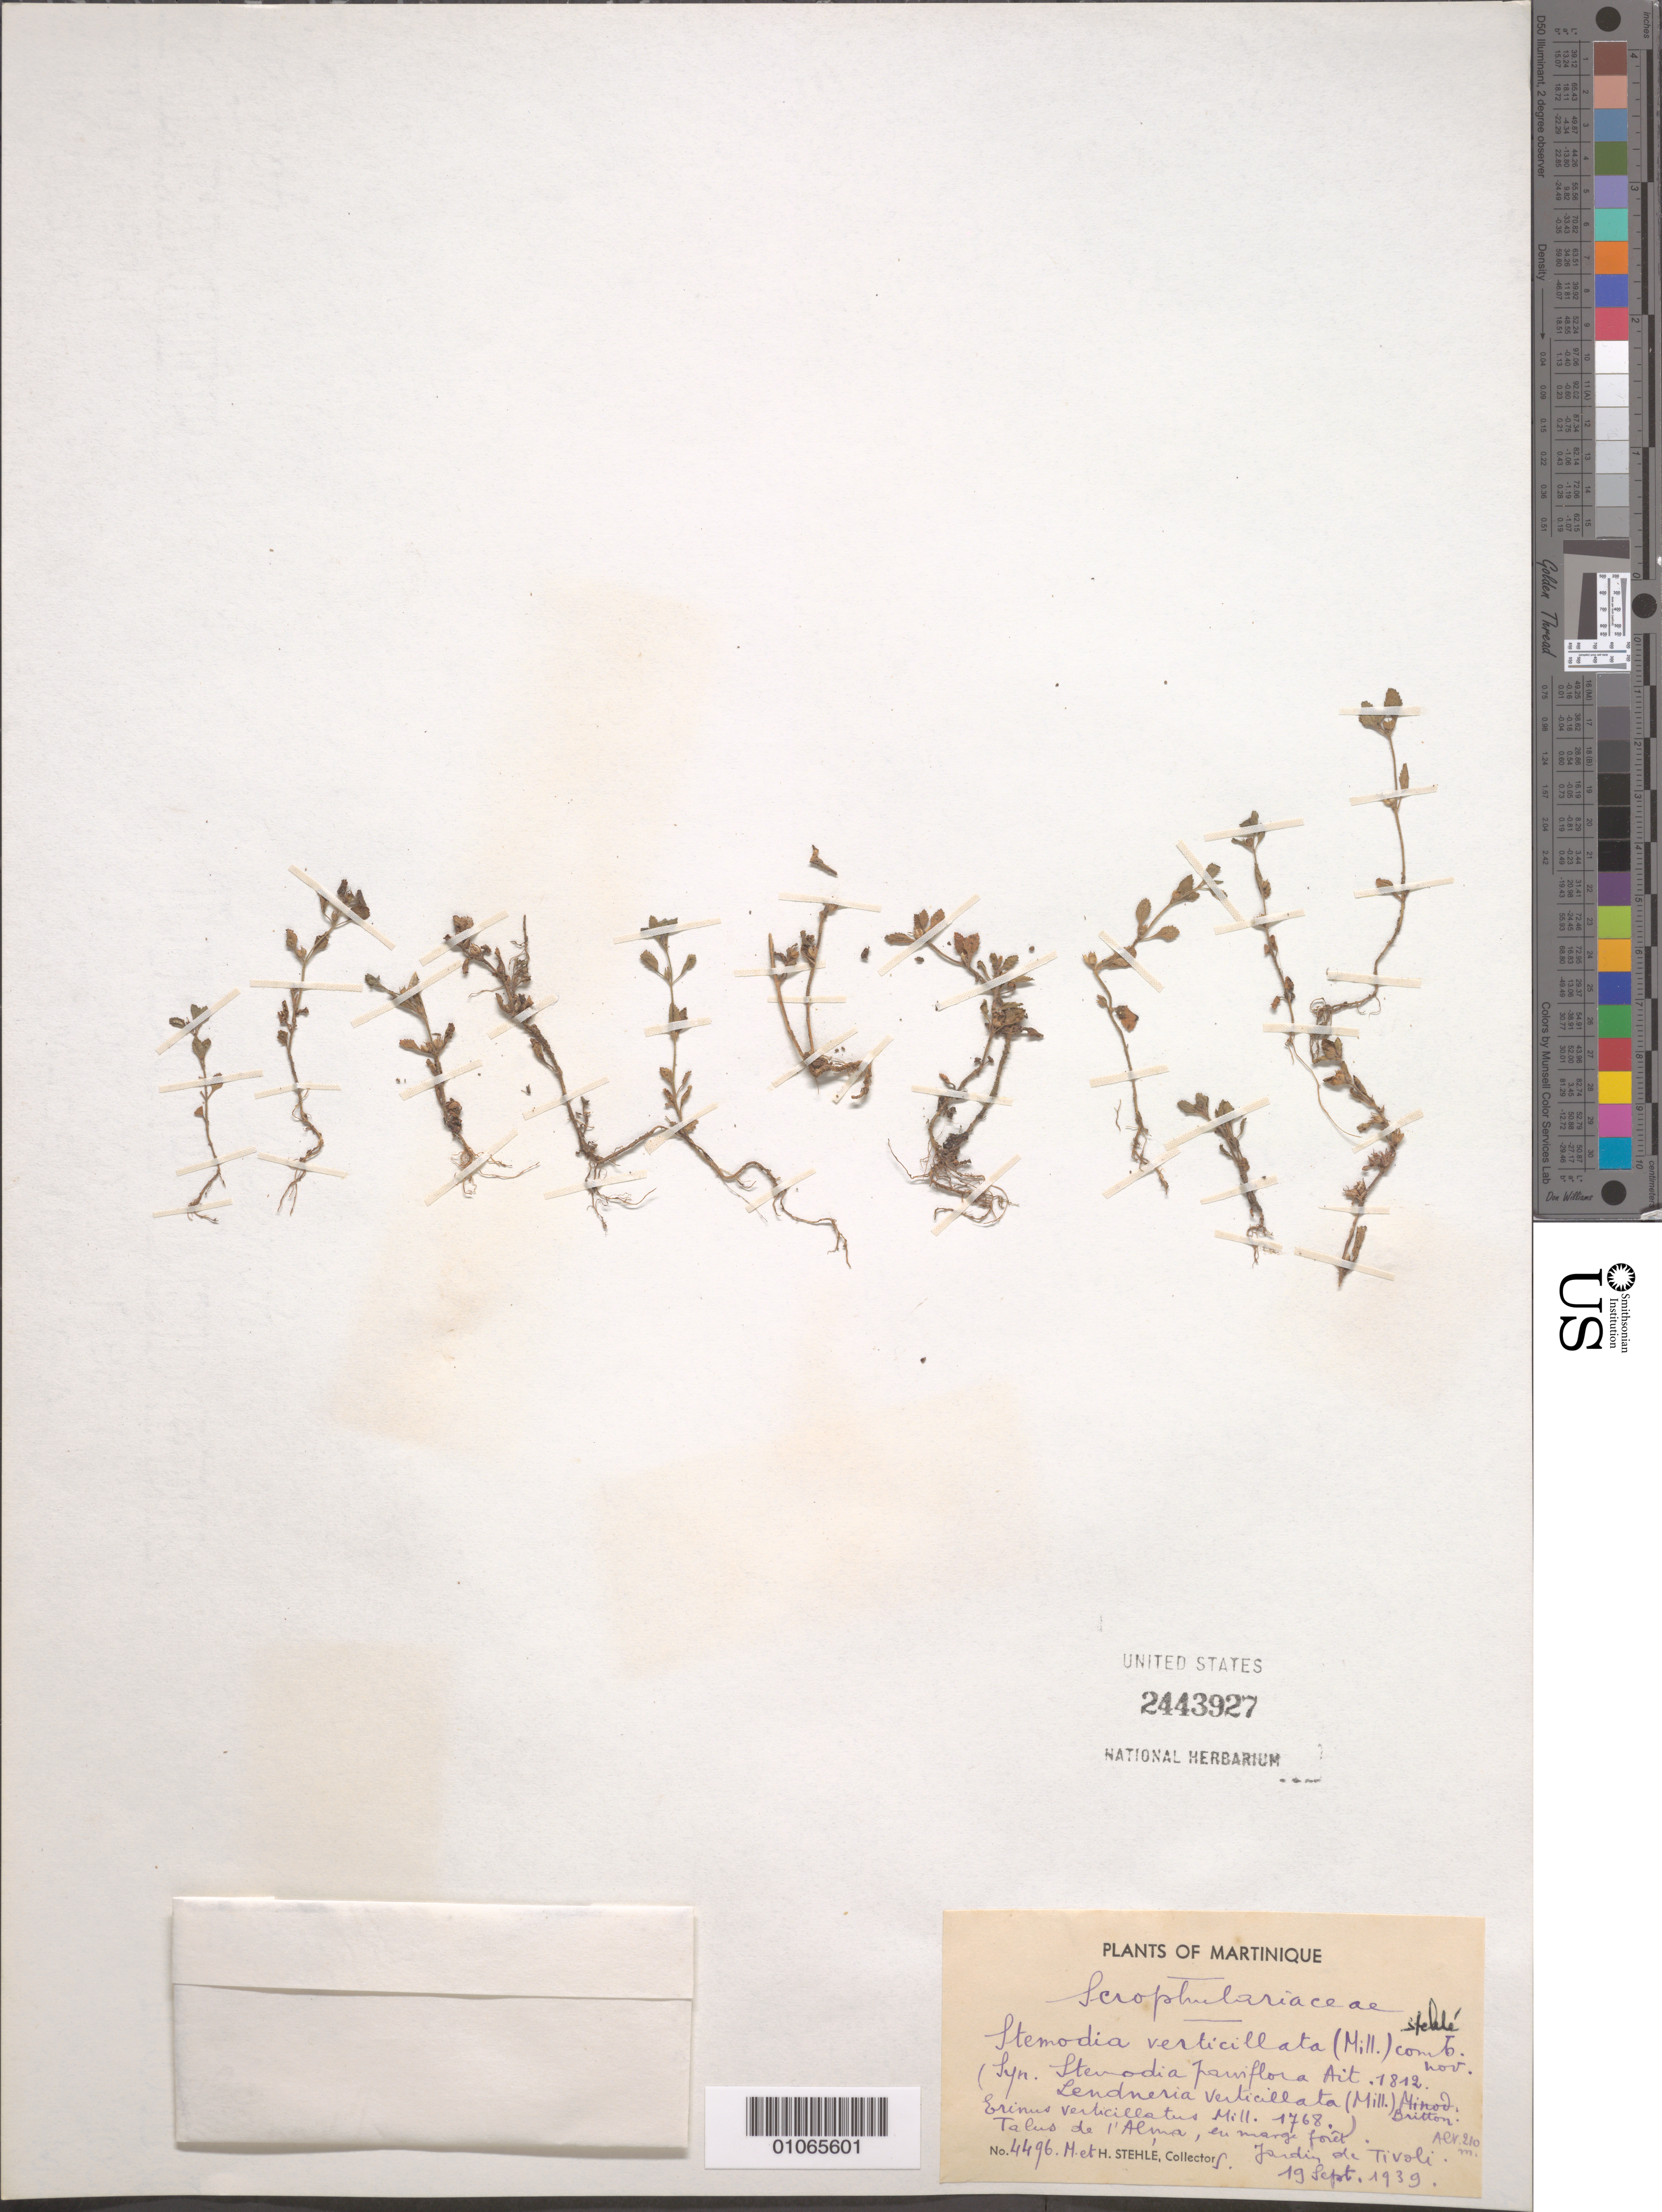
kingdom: Plantae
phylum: Tracheophyta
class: Magnoliopsida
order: Lamiales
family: Plantaginaceae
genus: Lendneria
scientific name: Lendneria verticillata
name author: (Mill.) Britton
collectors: H. Stehlé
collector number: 4496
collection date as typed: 19 Sep 1939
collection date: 1939-09-19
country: Martinique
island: Martinique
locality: Talus de l'Alma, Near forest edge, garden of Tivoli.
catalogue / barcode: US 2443927